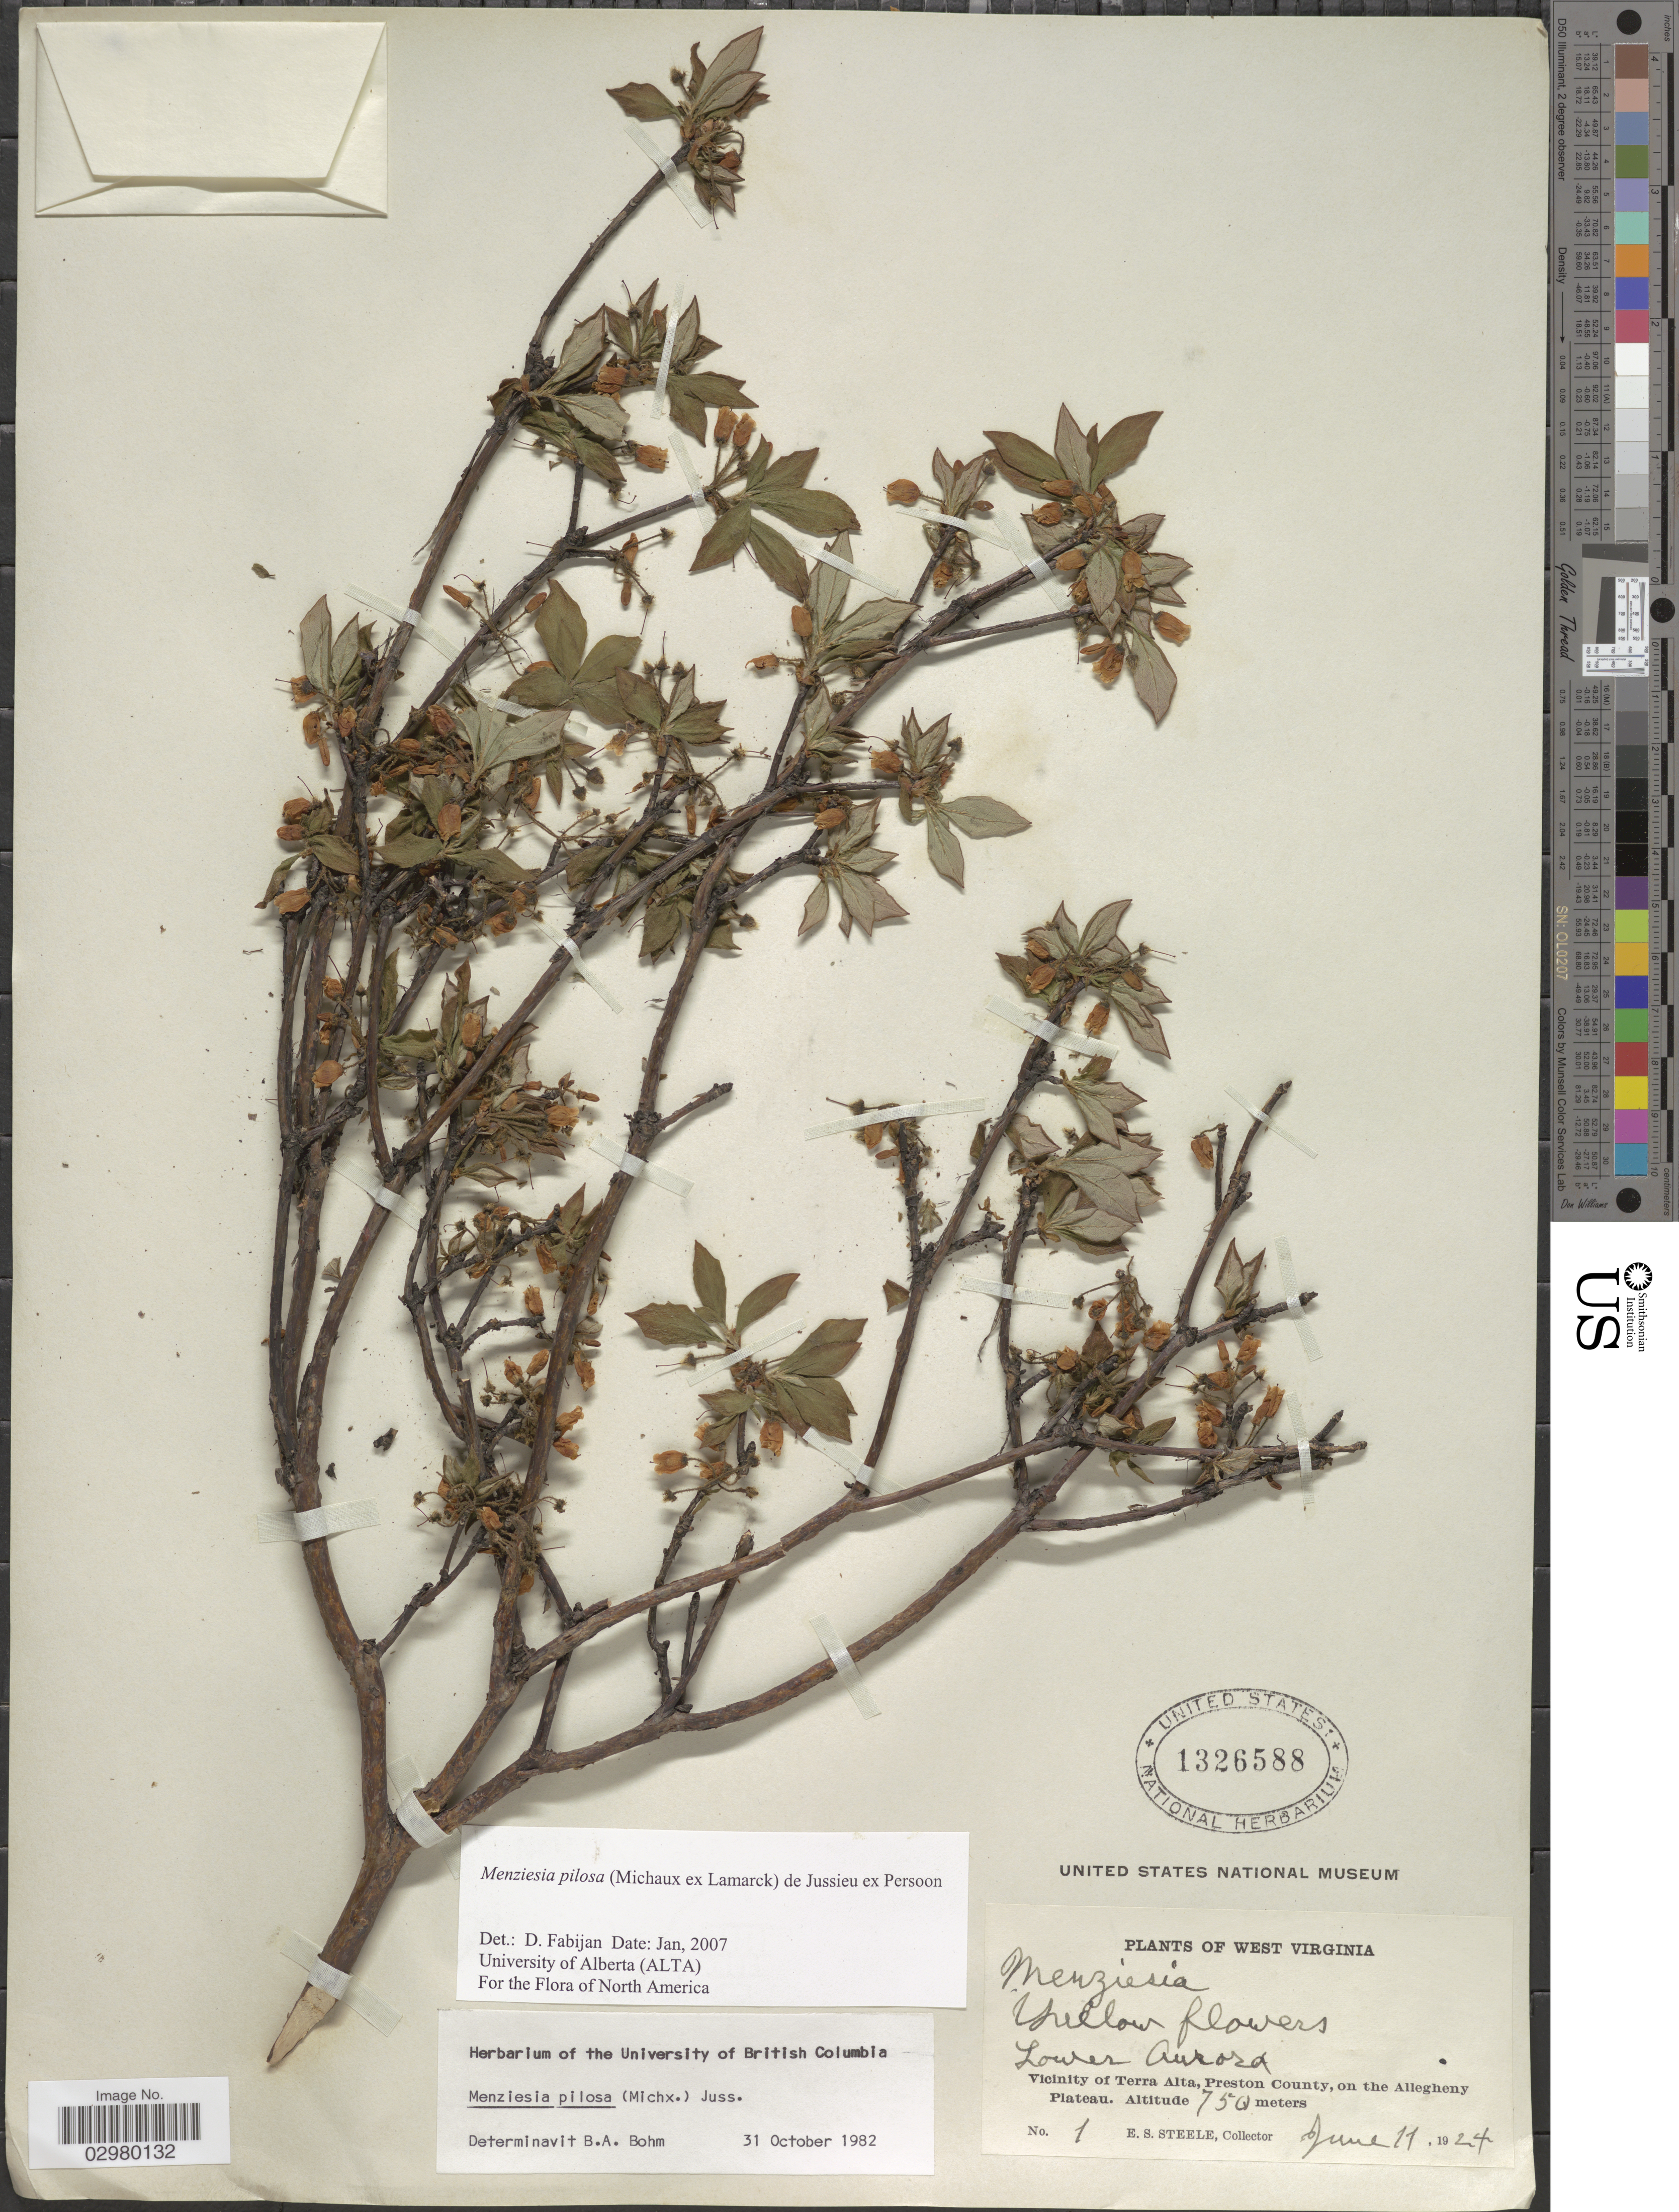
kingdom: Plantae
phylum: Tracheophyta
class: Magnoliopsida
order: Ericales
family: Ericaceae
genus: Menziesia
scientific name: Menziesia pilosa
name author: (Michx.) Juss.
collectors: E. Steele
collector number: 1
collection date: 1924-06-11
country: United States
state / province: West Virginia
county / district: Preston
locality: Lower Aurora. Vicinity of Tera Alta, Preston County, on the Allegheny Plateau.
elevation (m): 750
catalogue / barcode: US 1326588